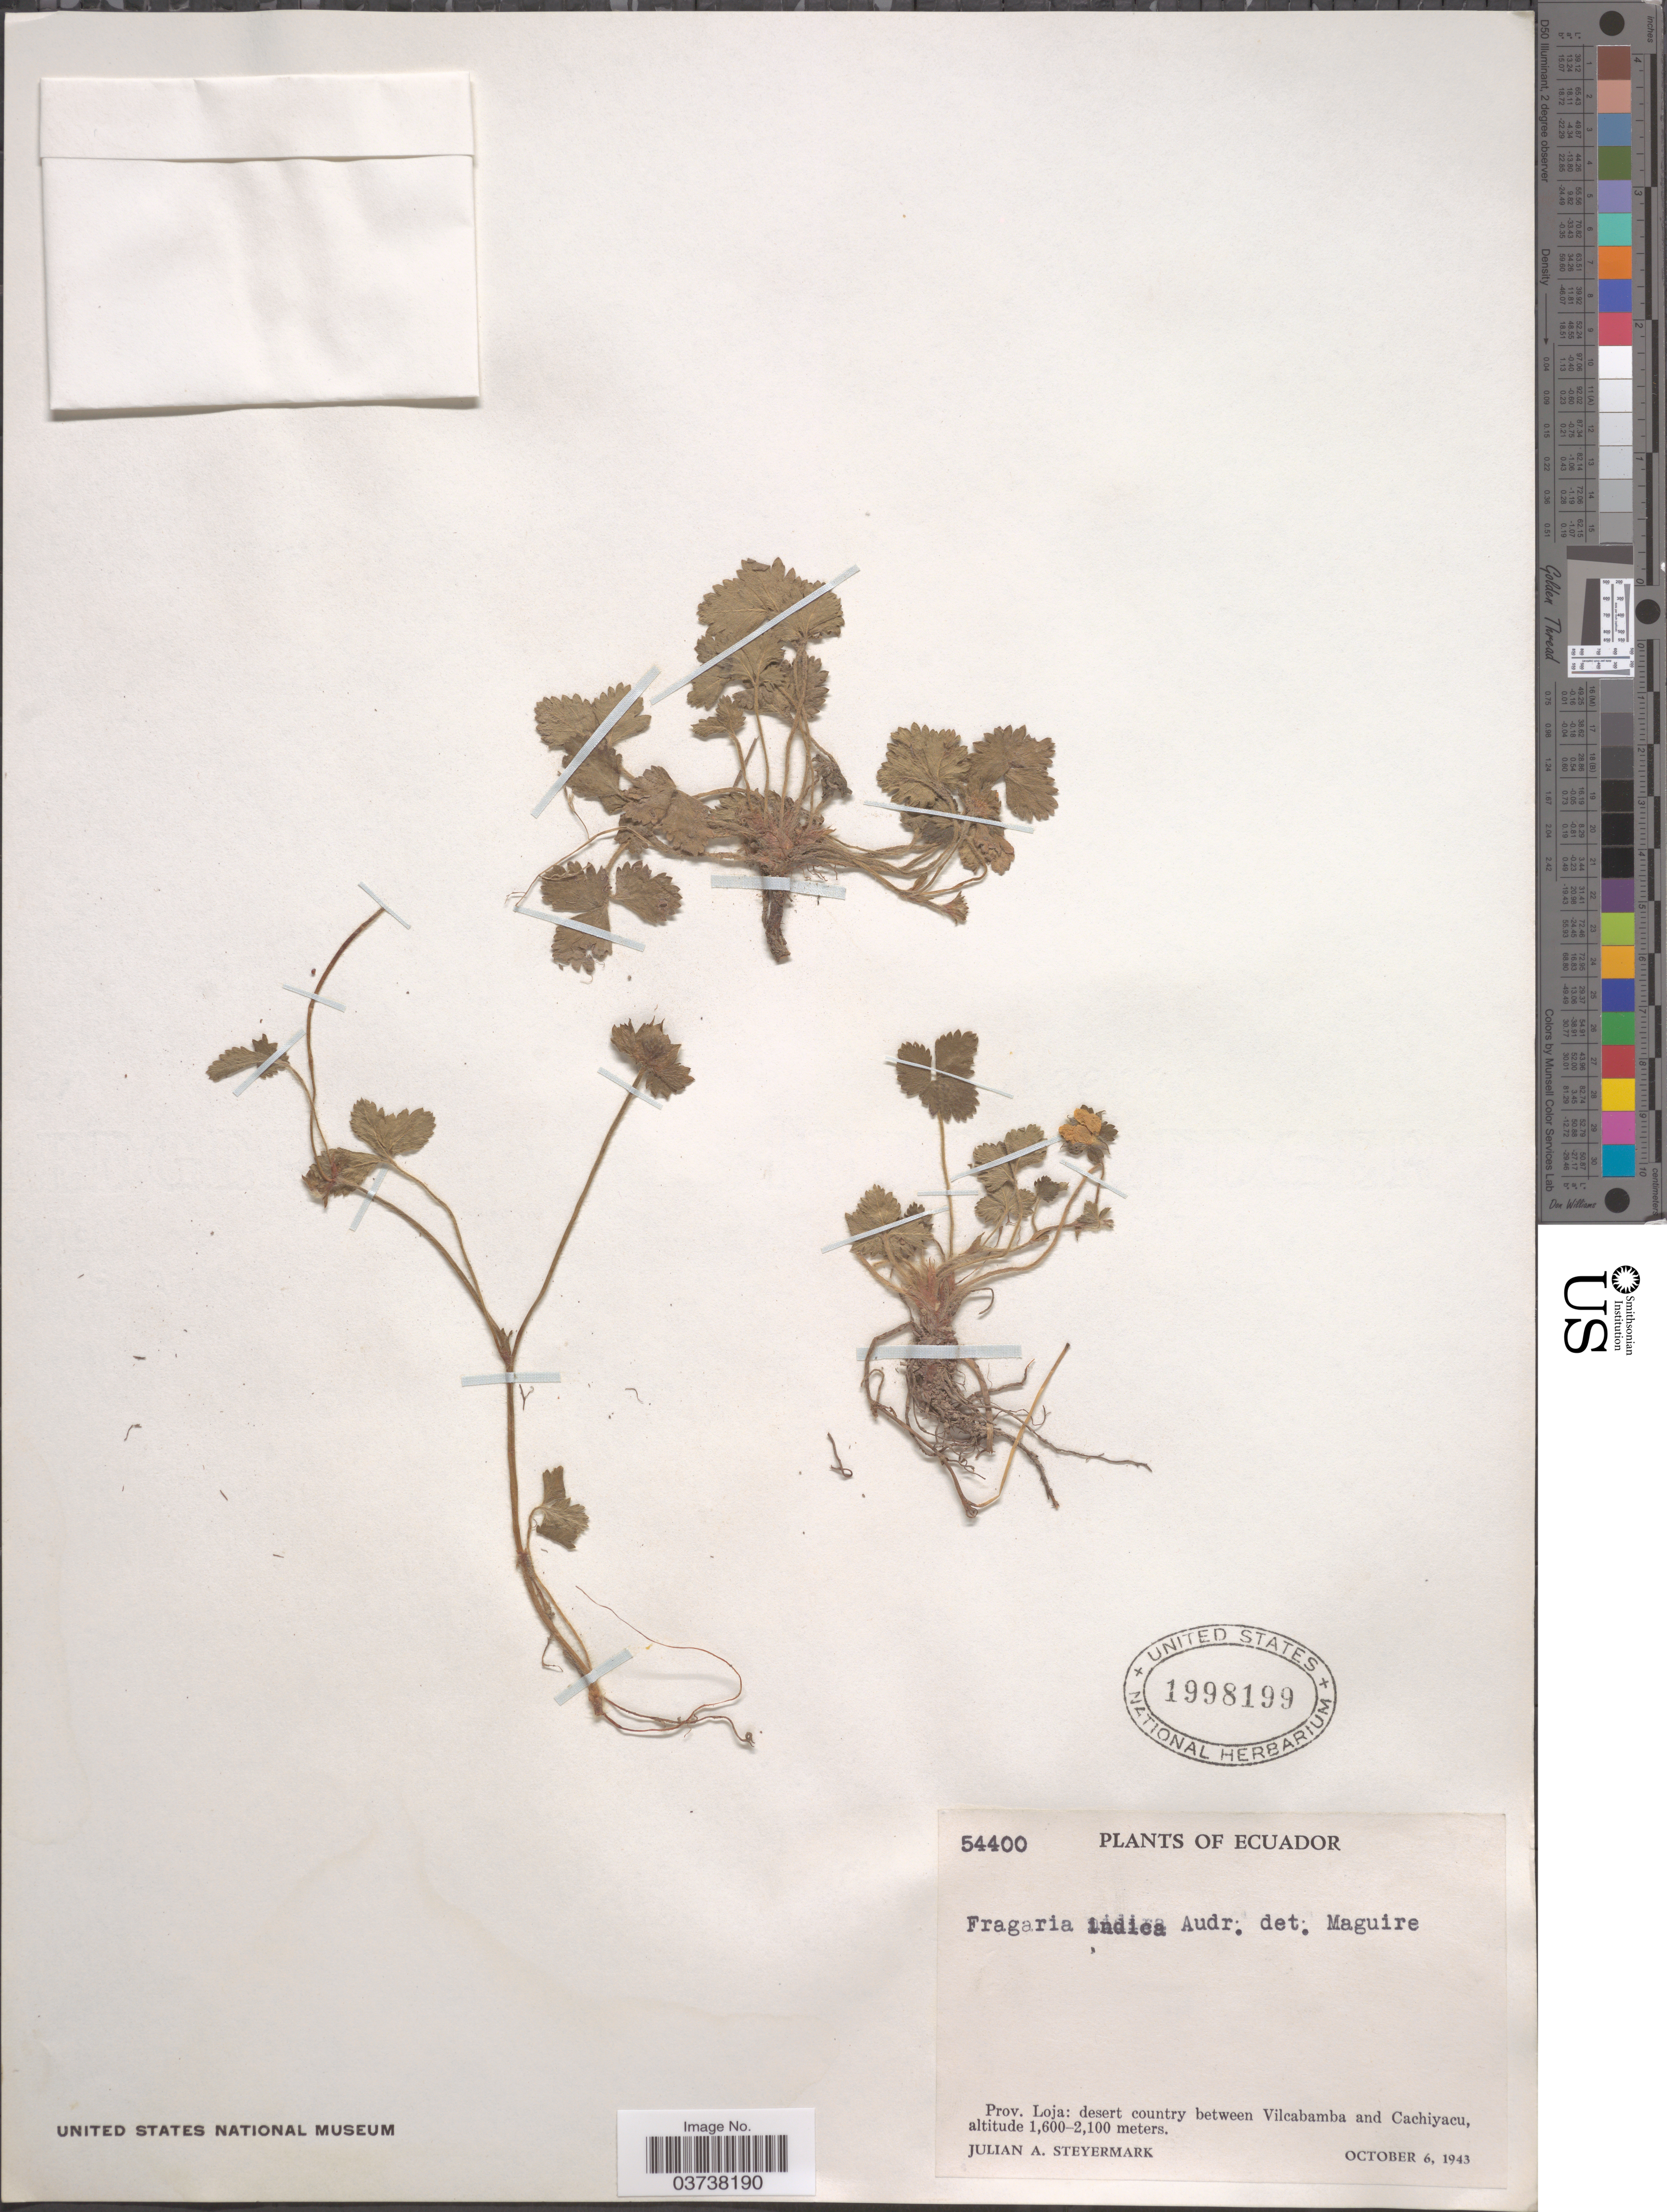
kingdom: Plantae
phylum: Tracheophyta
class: Magnoliopsida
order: Rosales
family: Rosaceae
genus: Potentilla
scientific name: Potentilla indica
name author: (Andrews) Th. Wolf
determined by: Strong, Mark T., (BOT), Smithsonian Institution - National Museum of Natural History (UNITED STATES)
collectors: J. Steyermark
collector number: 54400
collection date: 1943-10-06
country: Ecuador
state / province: Loja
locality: Desert county between Vilcabamba and Cachiyacu.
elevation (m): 1600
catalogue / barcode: US 1998199